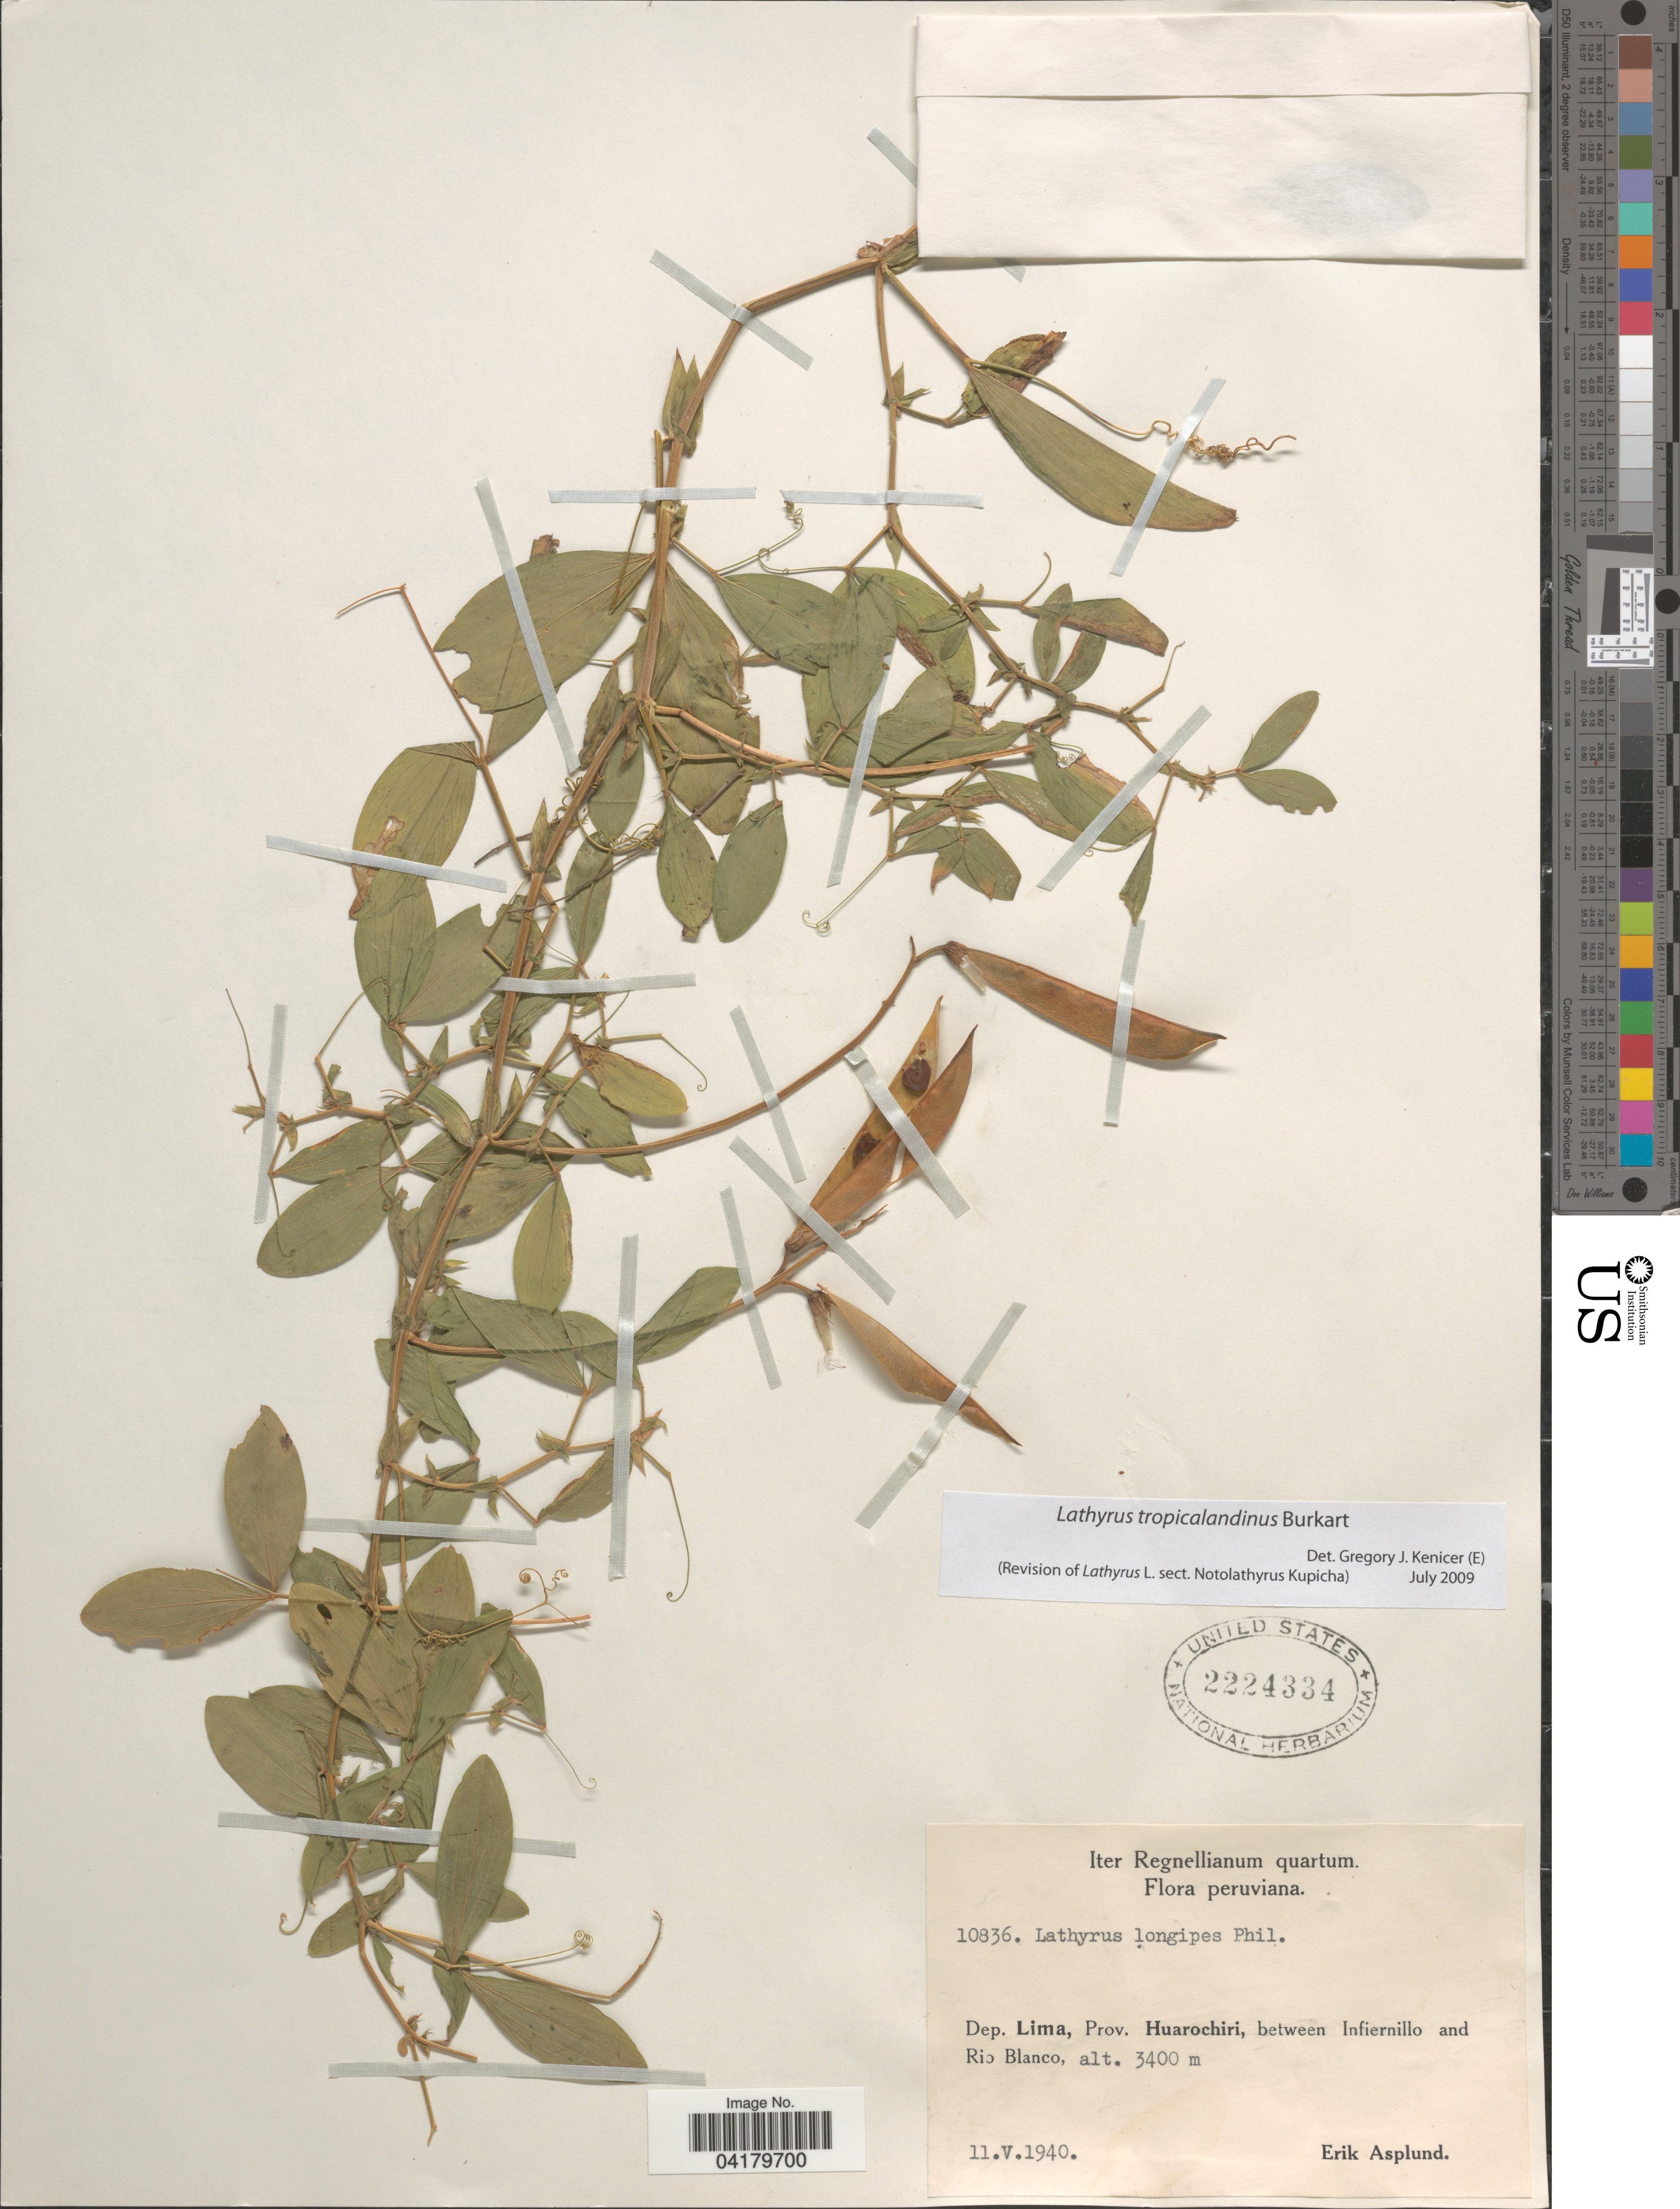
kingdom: Plantae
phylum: Tracheophyta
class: Magnoliopsida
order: Fabales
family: Fabaceae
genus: Lathyrus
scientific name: Lathyrus tropicalandinus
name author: Burkart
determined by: Kenicer, Gregory J.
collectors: E. Asplund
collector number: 10836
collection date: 1940-05-11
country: Peru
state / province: Lima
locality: Iter Regnellianum quartum. Peruviana. Dep. Lima, Prov. Huarochiri, between Infiernillo and Rio Blanco.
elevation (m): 3400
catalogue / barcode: US 2224334